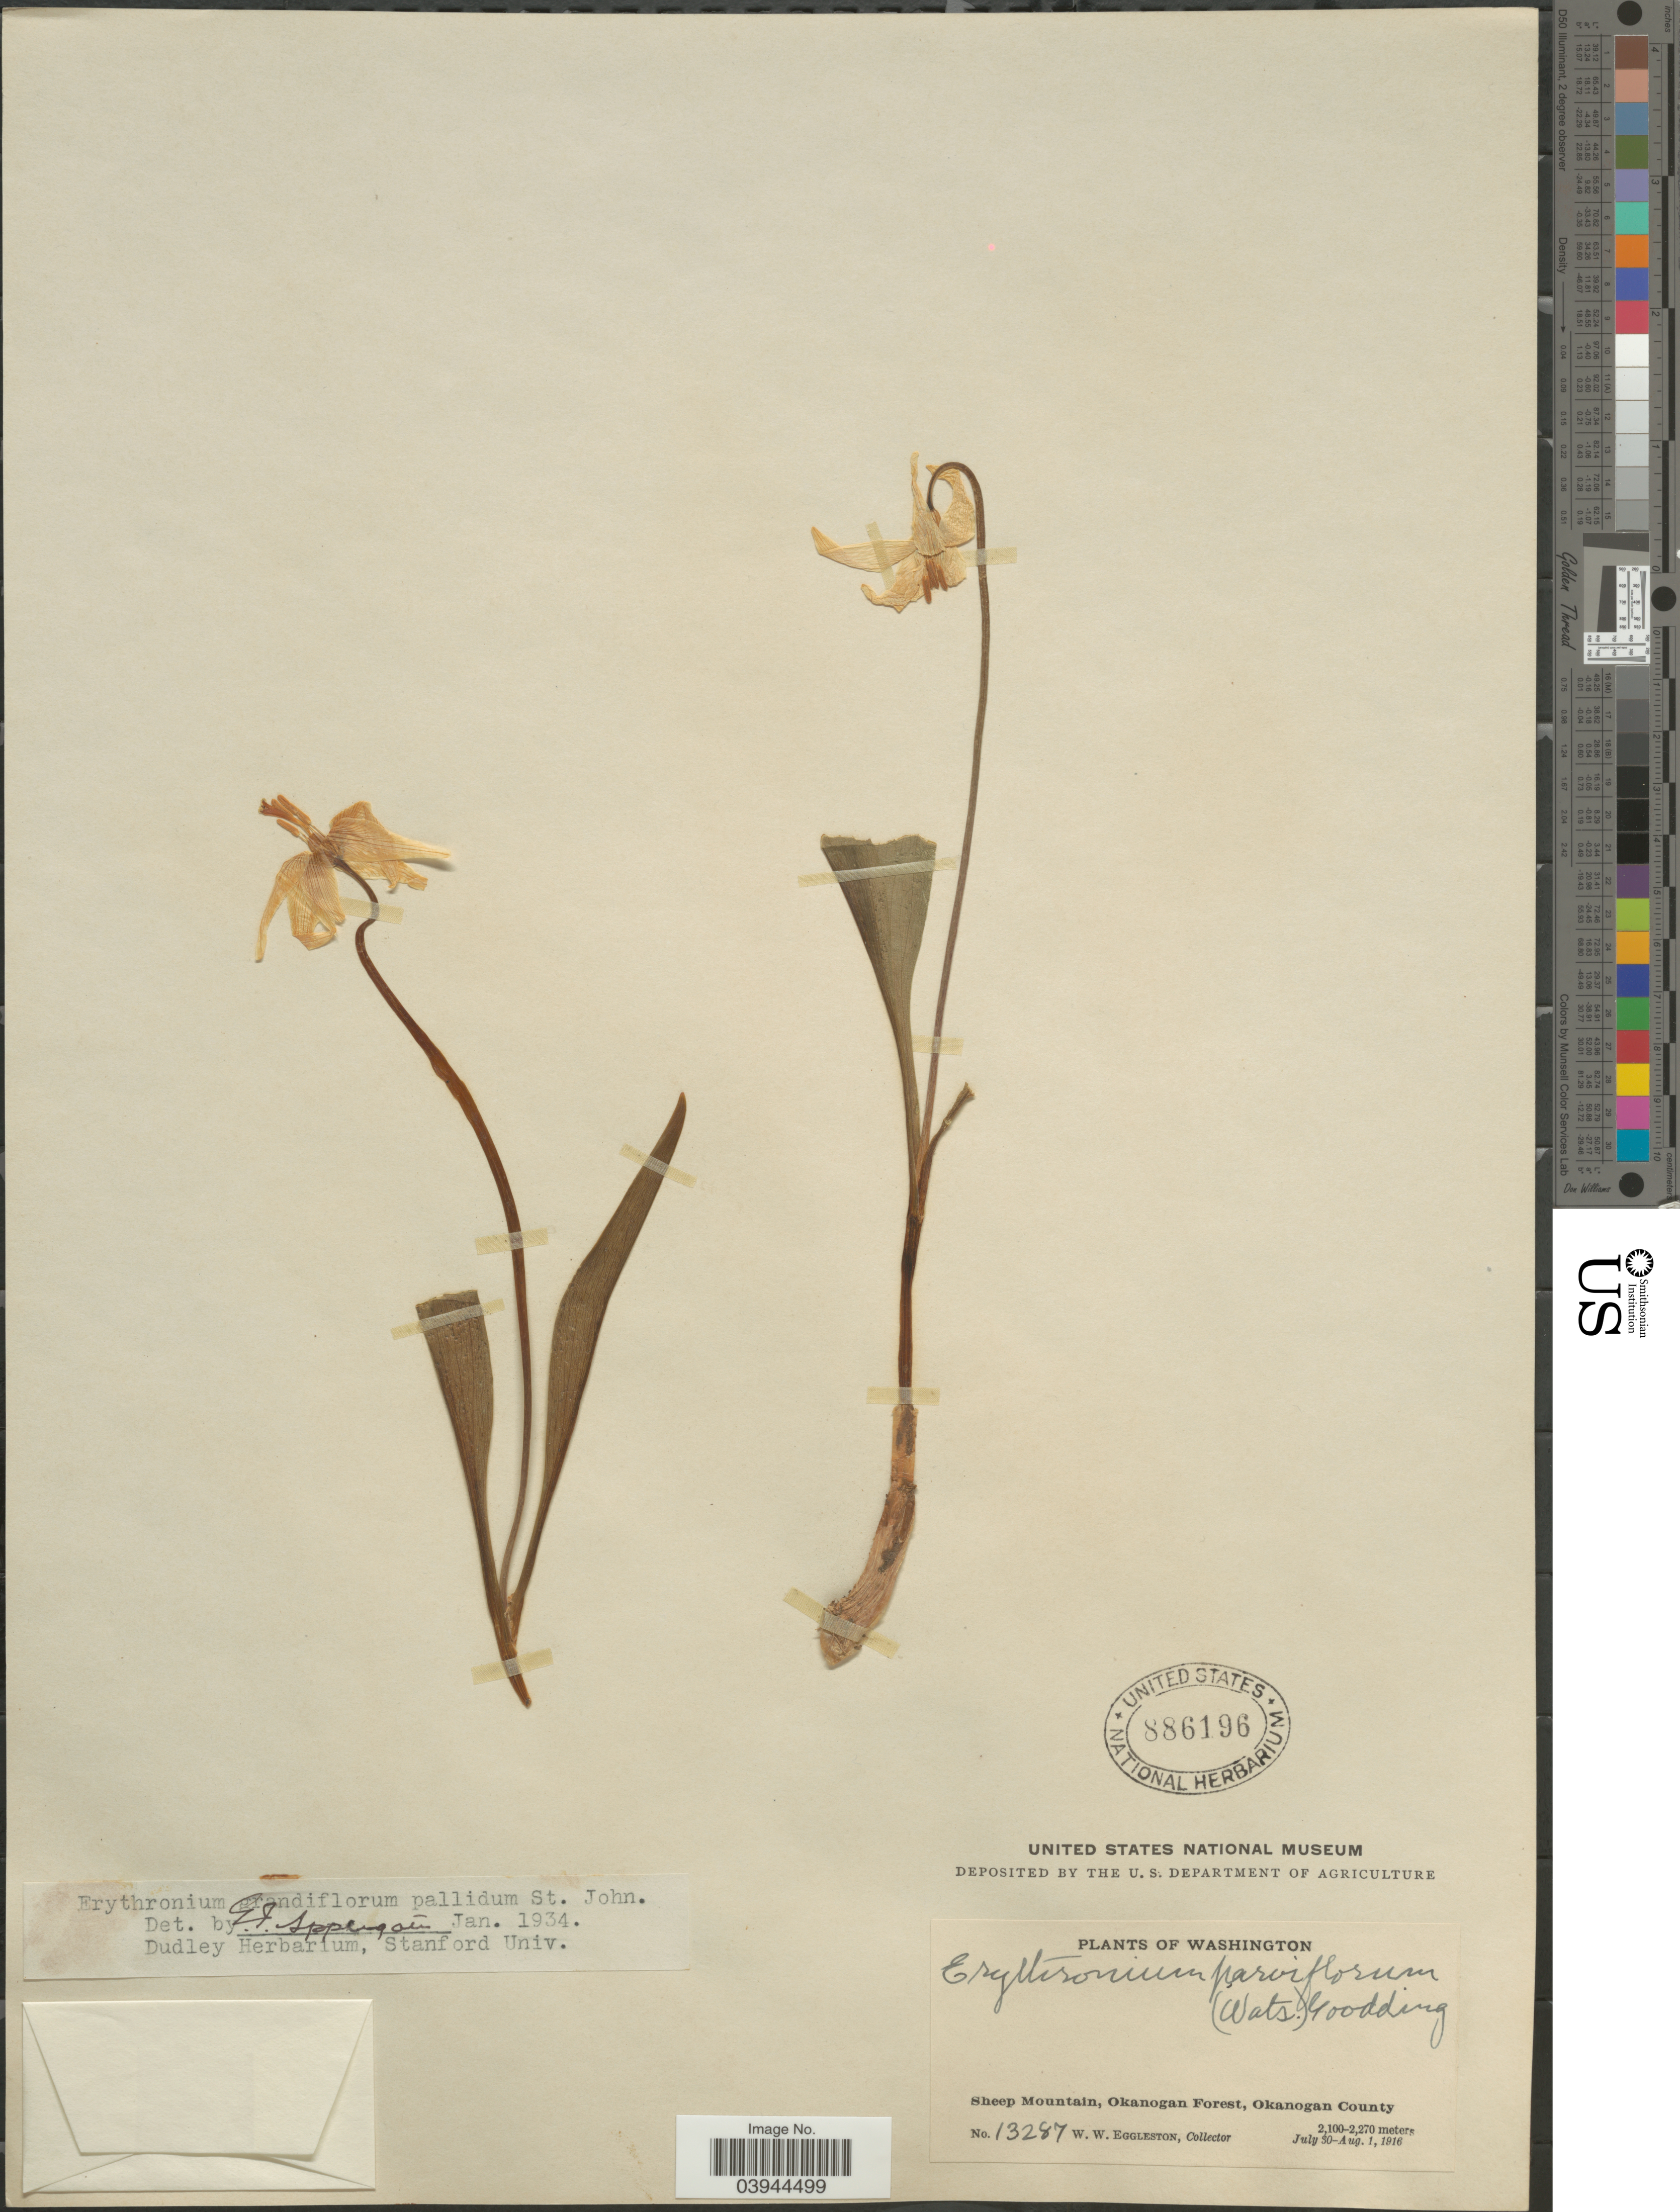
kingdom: Plantae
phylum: Tracheophyta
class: Liliopsida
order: Liliales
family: Liliaceae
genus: Erythronium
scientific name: Erythronium grandiflorum var. pallidum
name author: H. St. John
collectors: W. W. Eggleston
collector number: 13287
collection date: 1916-07-30/1916-08-01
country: United States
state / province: Washington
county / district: Okanogan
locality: Sheep Mountain, Okanogan Forest, Okanogan County.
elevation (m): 2100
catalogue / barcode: US 886196